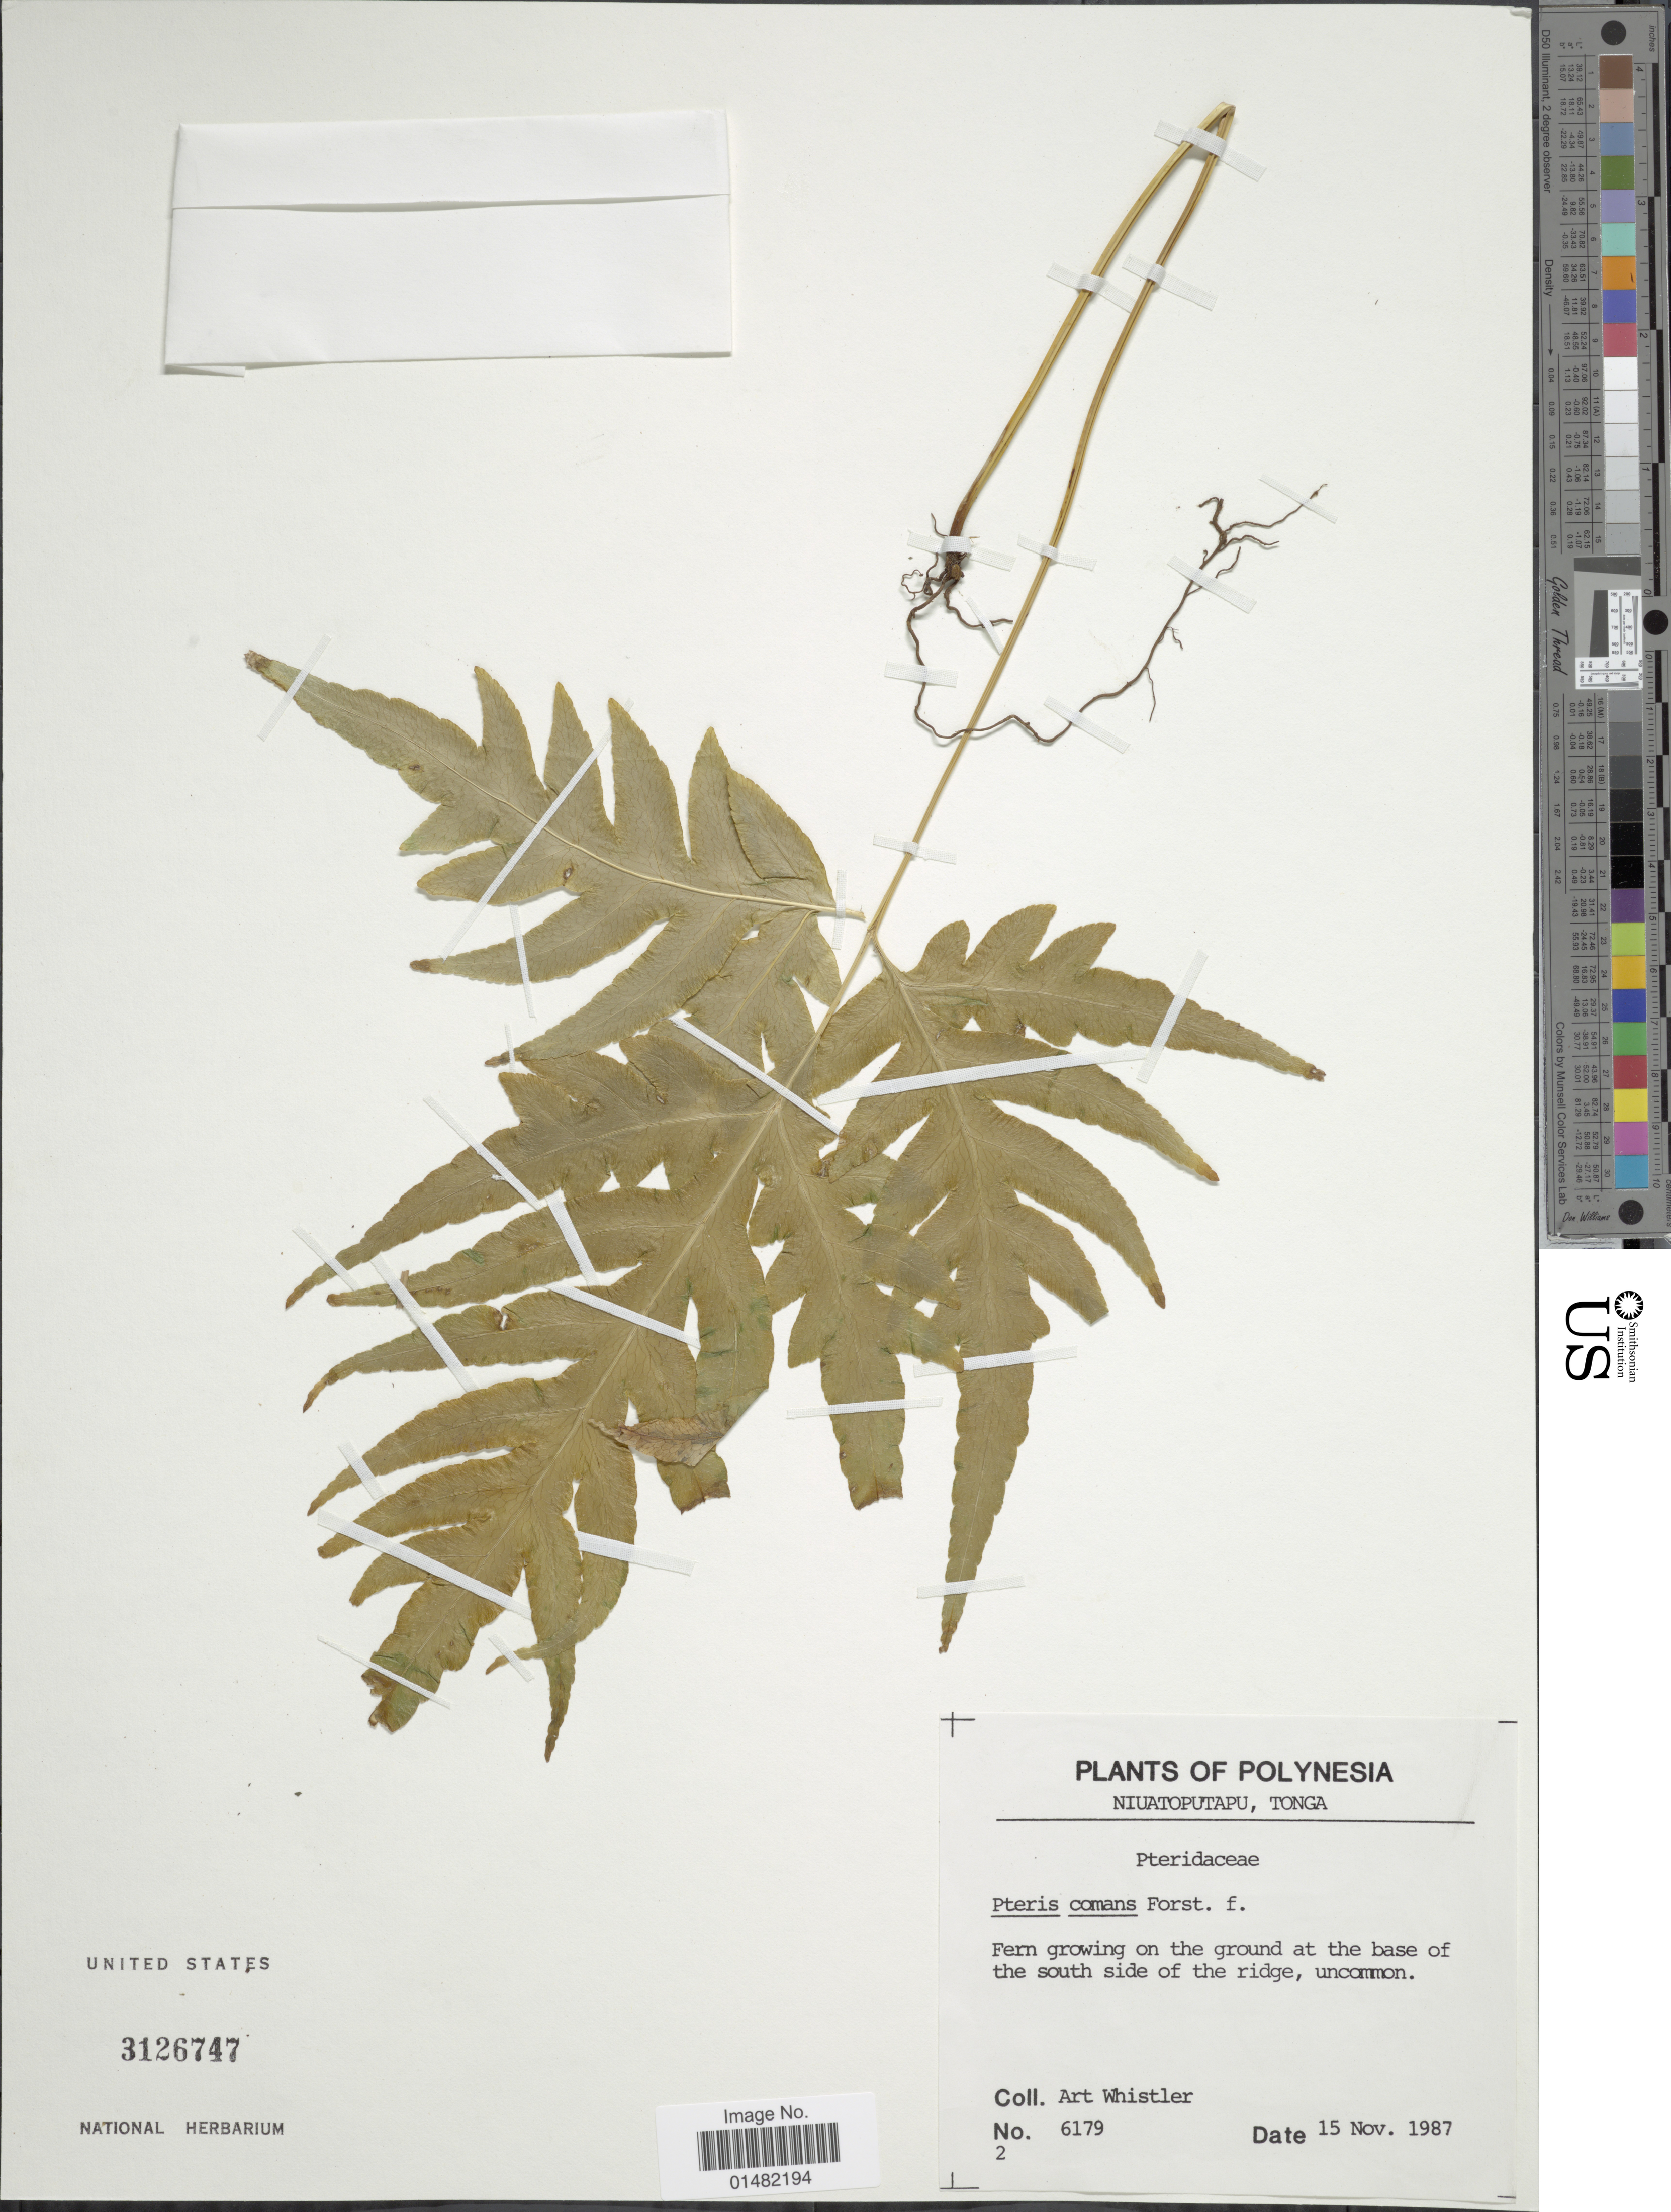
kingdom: Plantae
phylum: Tracheophyta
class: Polypodiopsida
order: Polypodiales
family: Pteridaceae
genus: Pteris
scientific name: Pteris comans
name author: G. Forst.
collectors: A. Whistler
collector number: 6179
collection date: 1987-11-15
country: Tonga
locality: Polynesia, Niuatoputapu, on the ground at the base of the south side of the ridge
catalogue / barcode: US 3126747